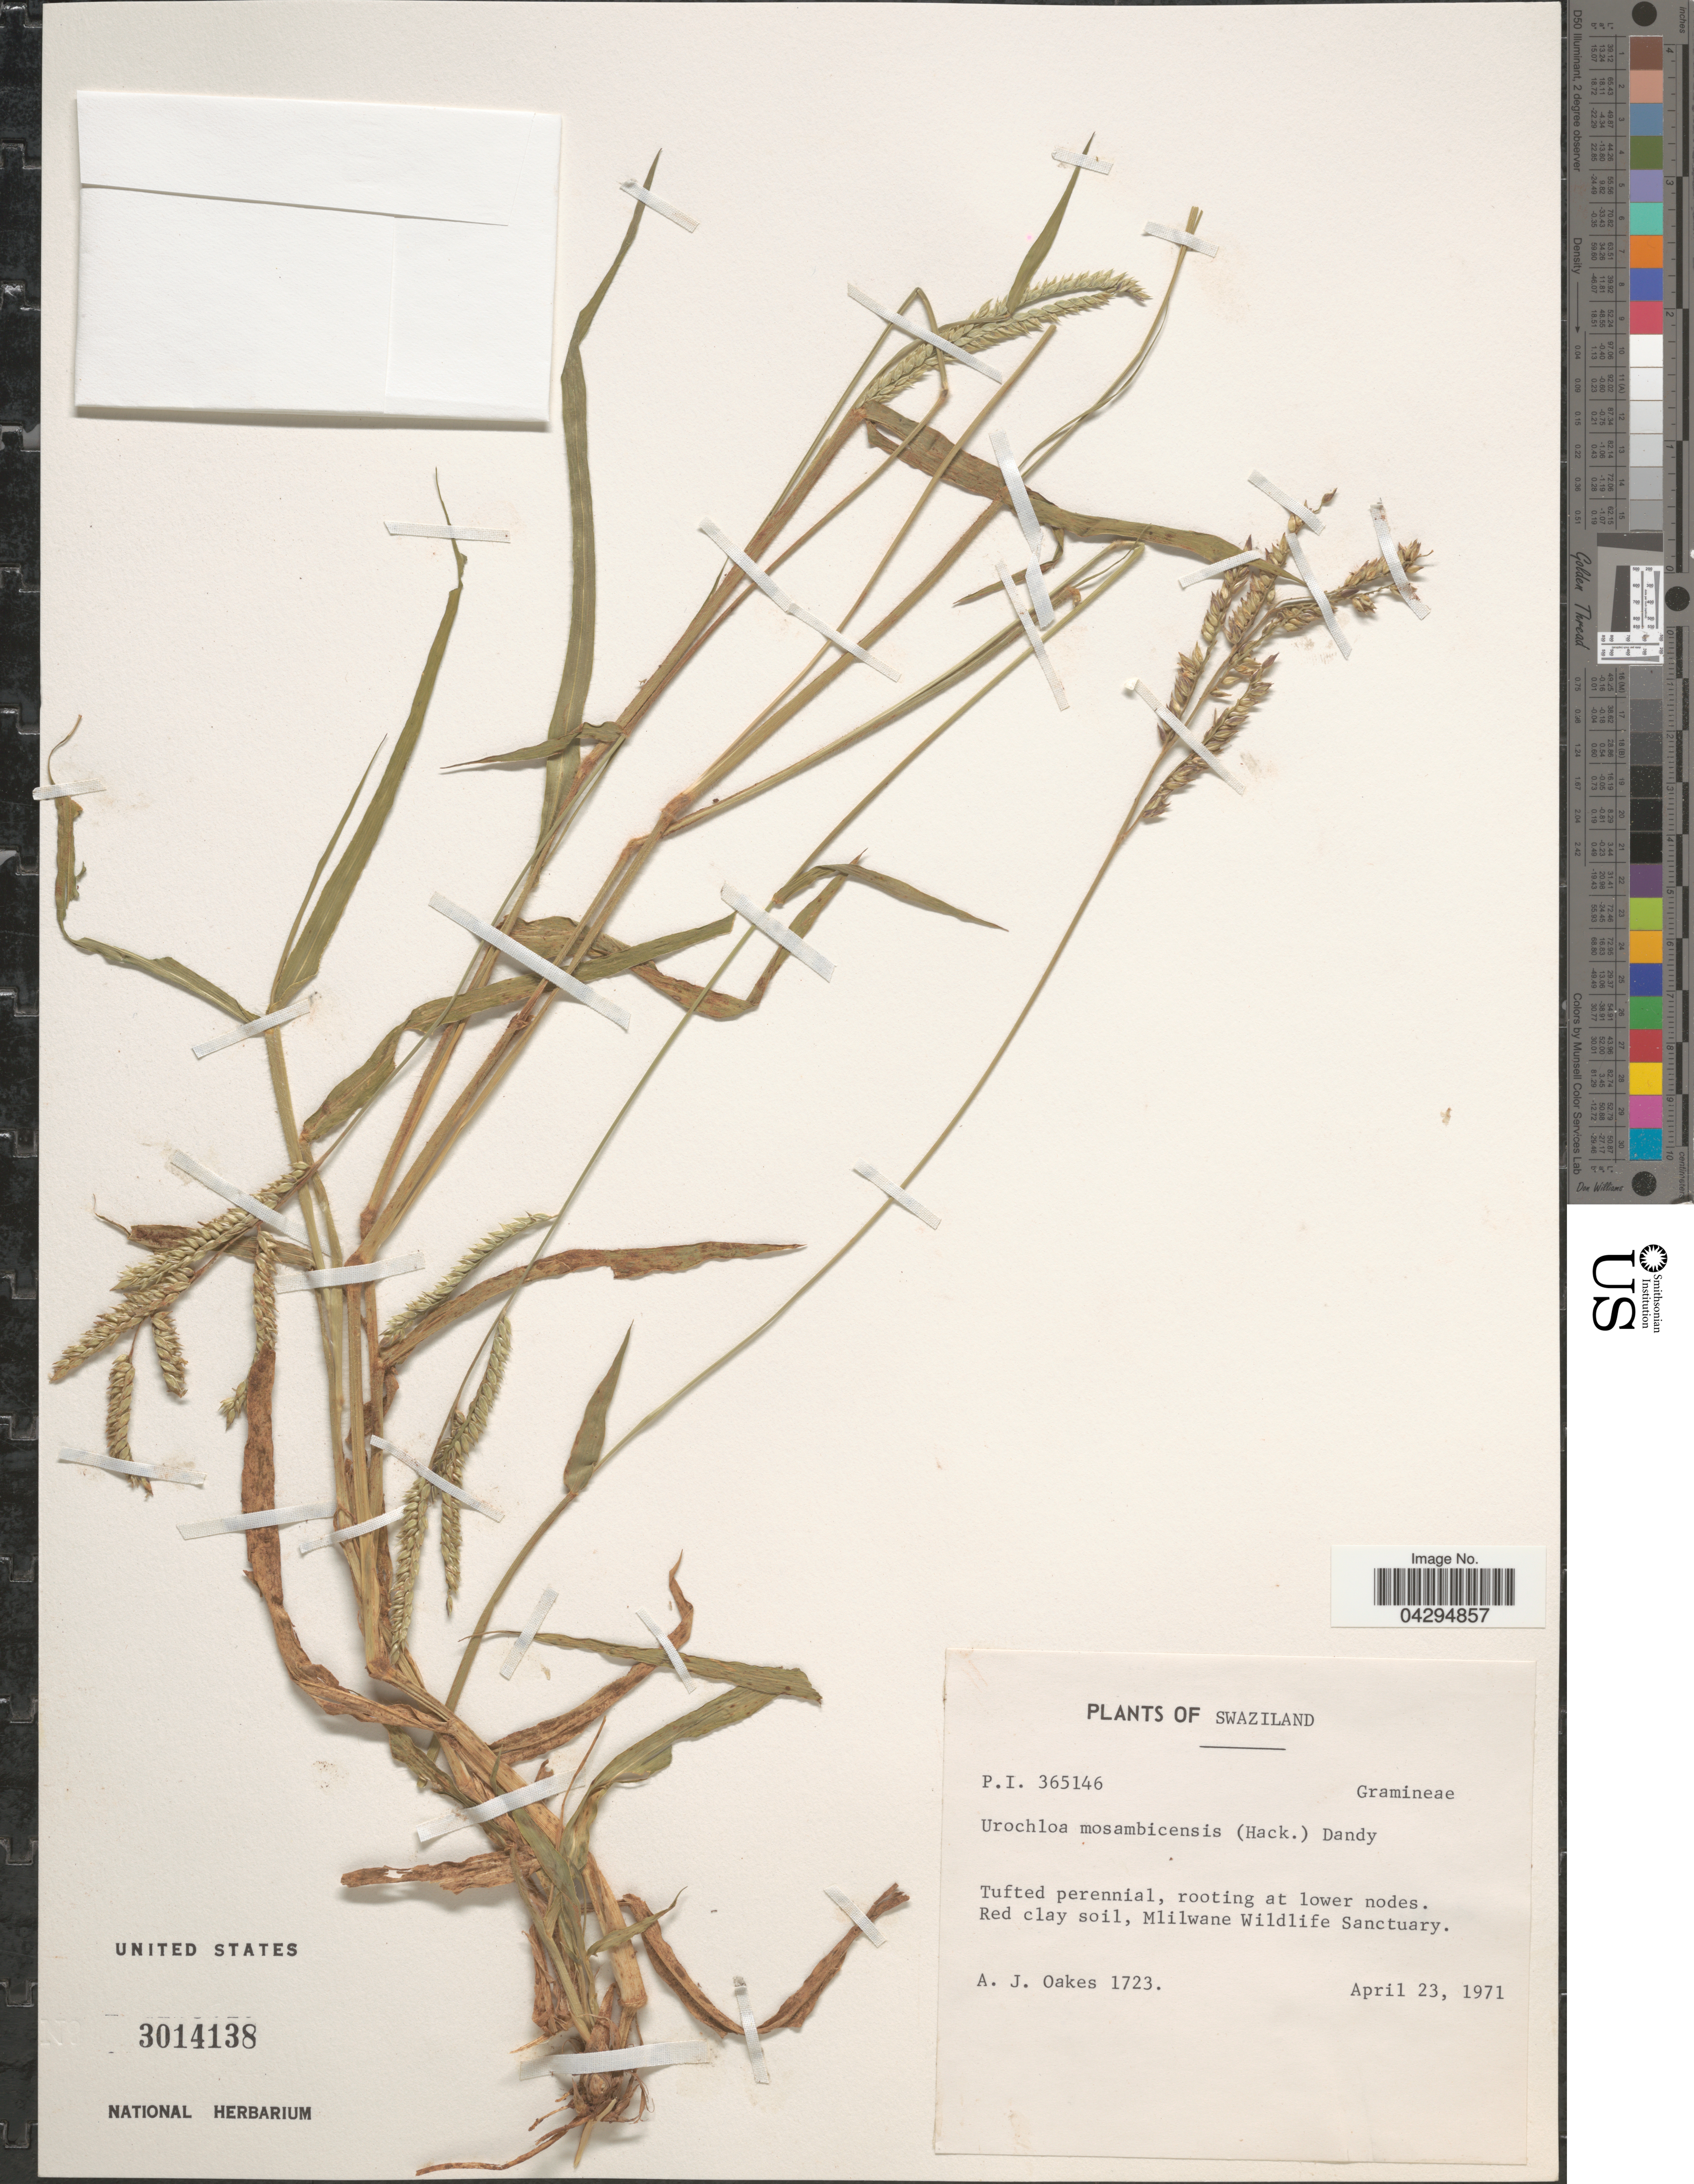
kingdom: Plantae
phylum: Tracheophyta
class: Liliopsida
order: Poales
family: Poaceae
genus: Urochloa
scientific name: Urochloa mosambicensis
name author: (Hack.) Dandy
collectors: A. Oakes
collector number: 1723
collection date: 1971-04-23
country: Eswatini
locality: Mlilwane Wildlife Sanctuary.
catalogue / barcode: US 3014138